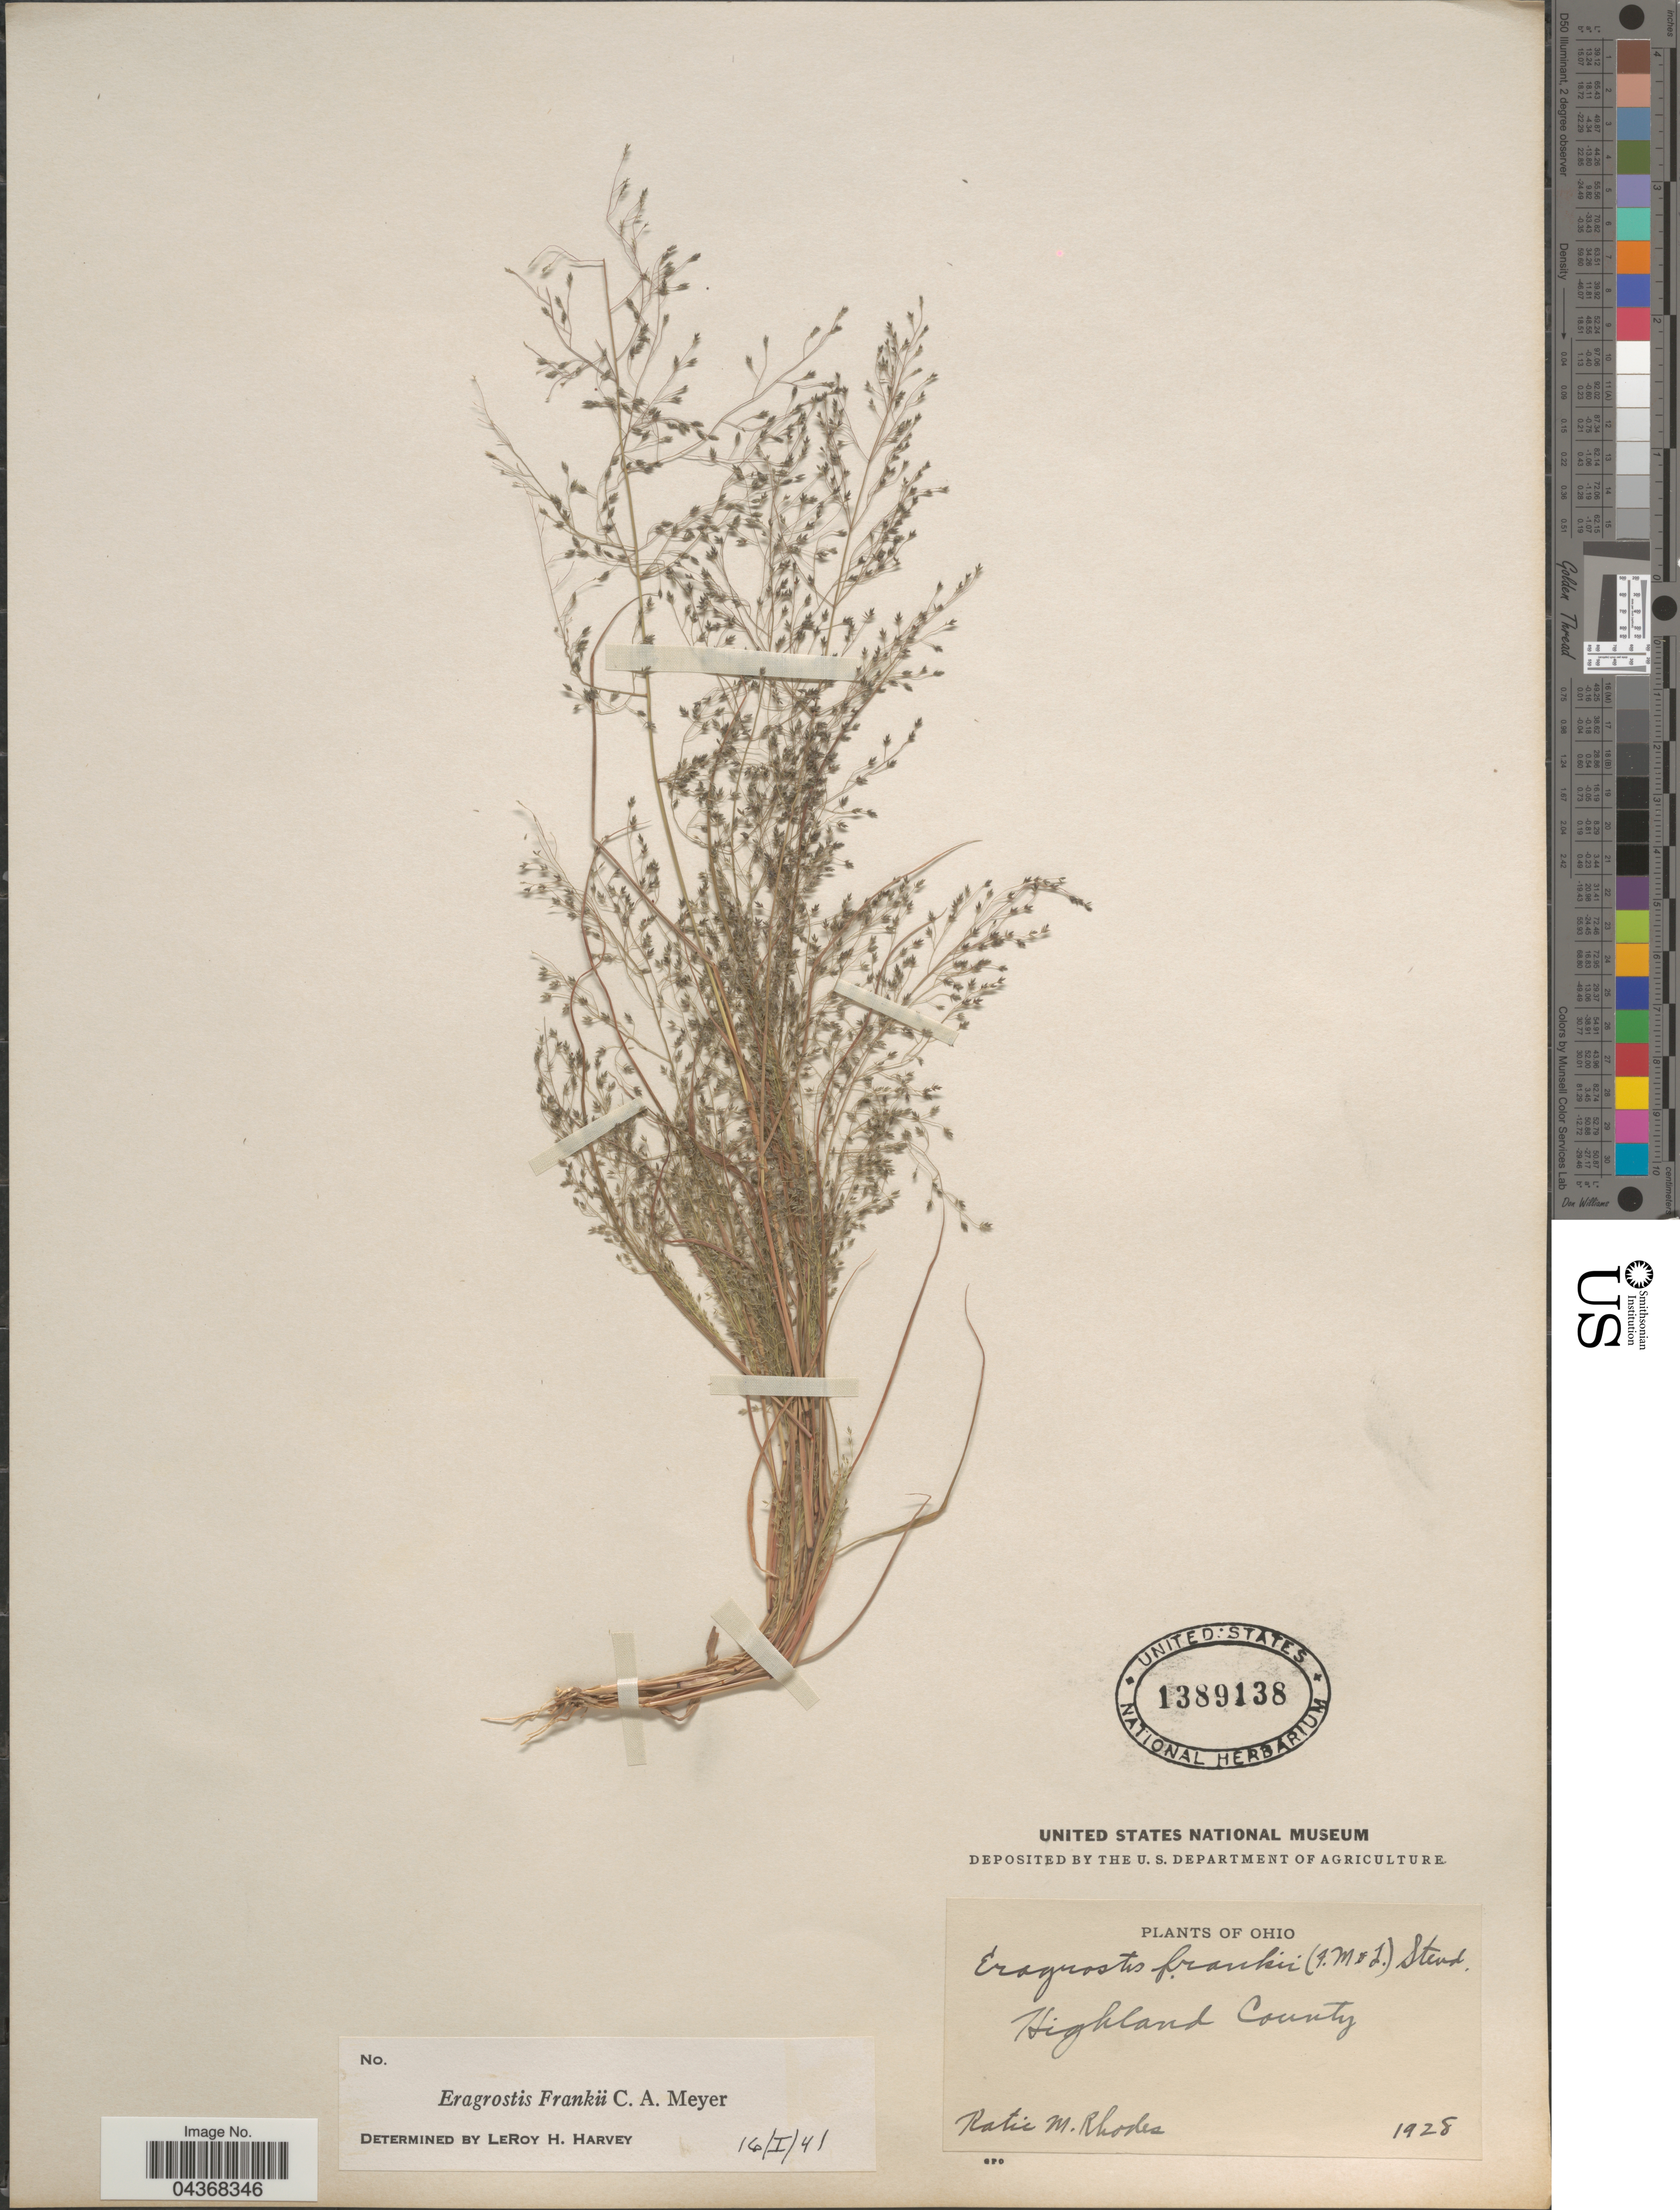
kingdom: Plantae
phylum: Tracheophyta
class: Liliopsida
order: Poales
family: Poaceae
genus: Eragrostis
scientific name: Eragrostis frankii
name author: C.A. Mey. ex Steud.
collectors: K. Rhodes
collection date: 1928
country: United States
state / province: Ohio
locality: Highland County.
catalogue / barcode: US 1389138